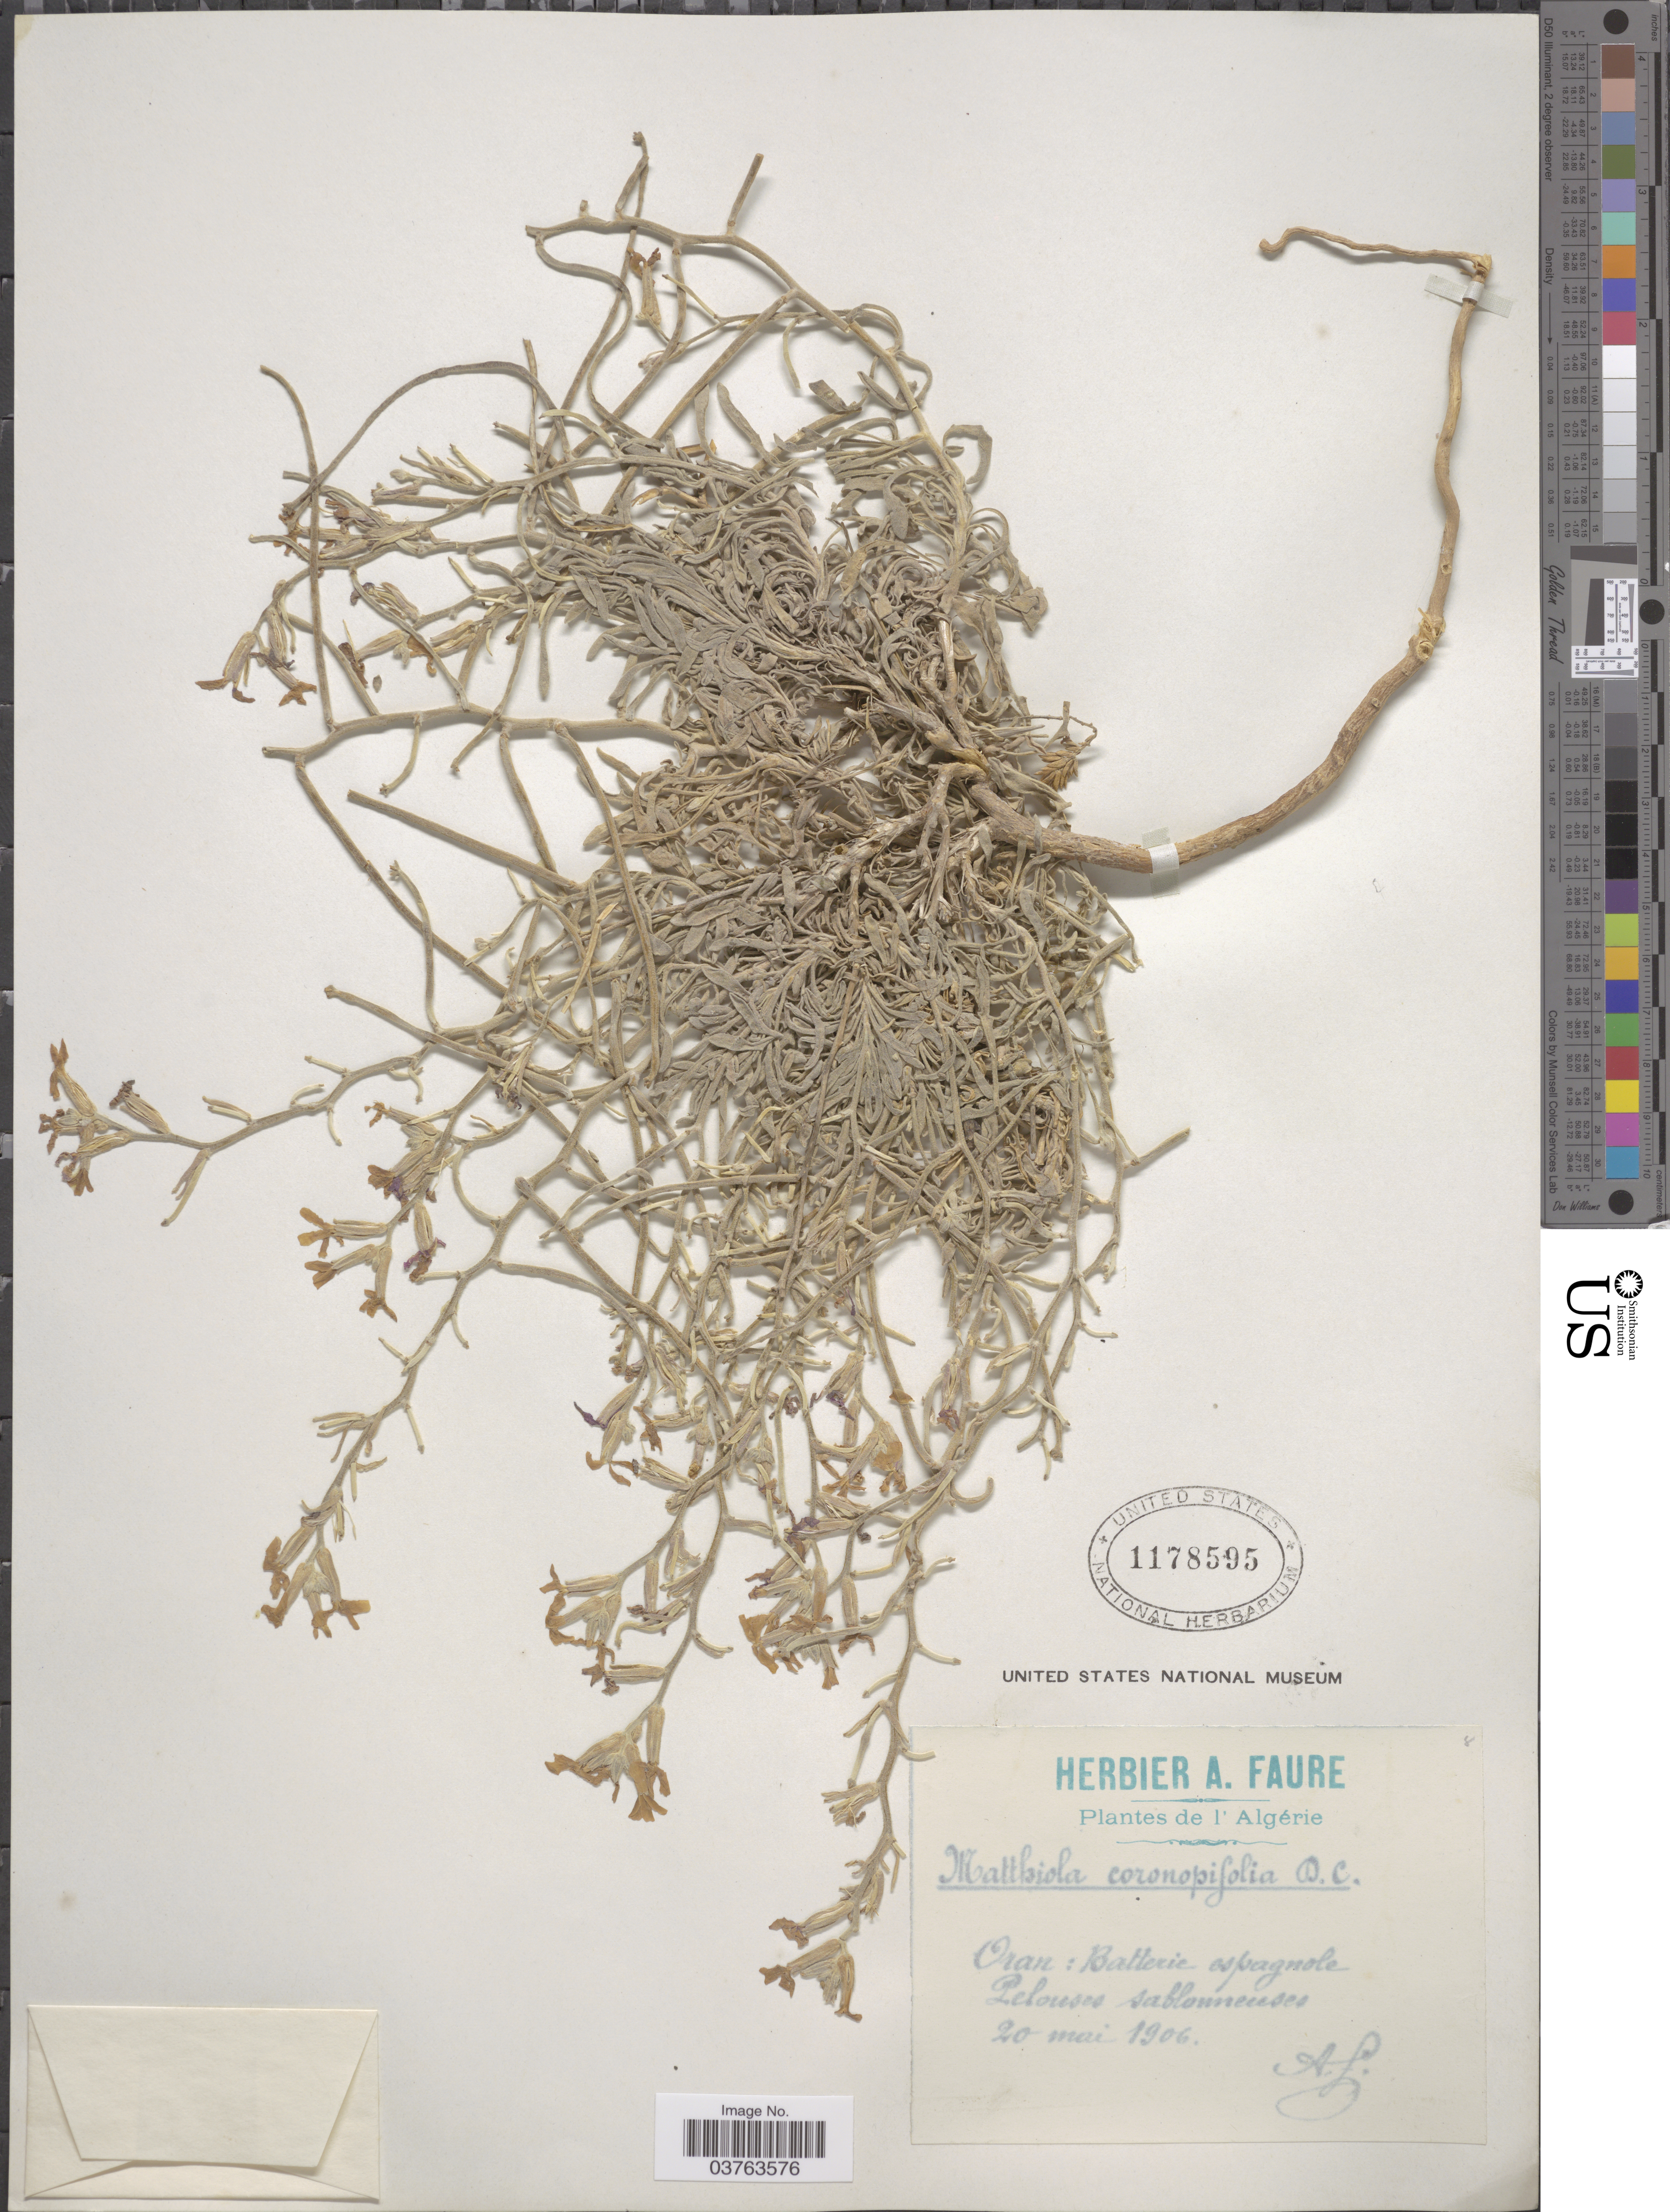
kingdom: Plantae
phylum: Tracheophyta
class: Magnoliopsida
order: Brassicales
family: Brassicaceae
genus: Matthiola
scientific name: Matthiola coronopifolia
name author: (Sm.) DC.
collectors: A. Faure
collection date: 1906-05-20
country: Algeria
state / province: Oran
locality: Batterie espagnole Pelouses sablonneuses.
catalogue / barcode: US 1178595